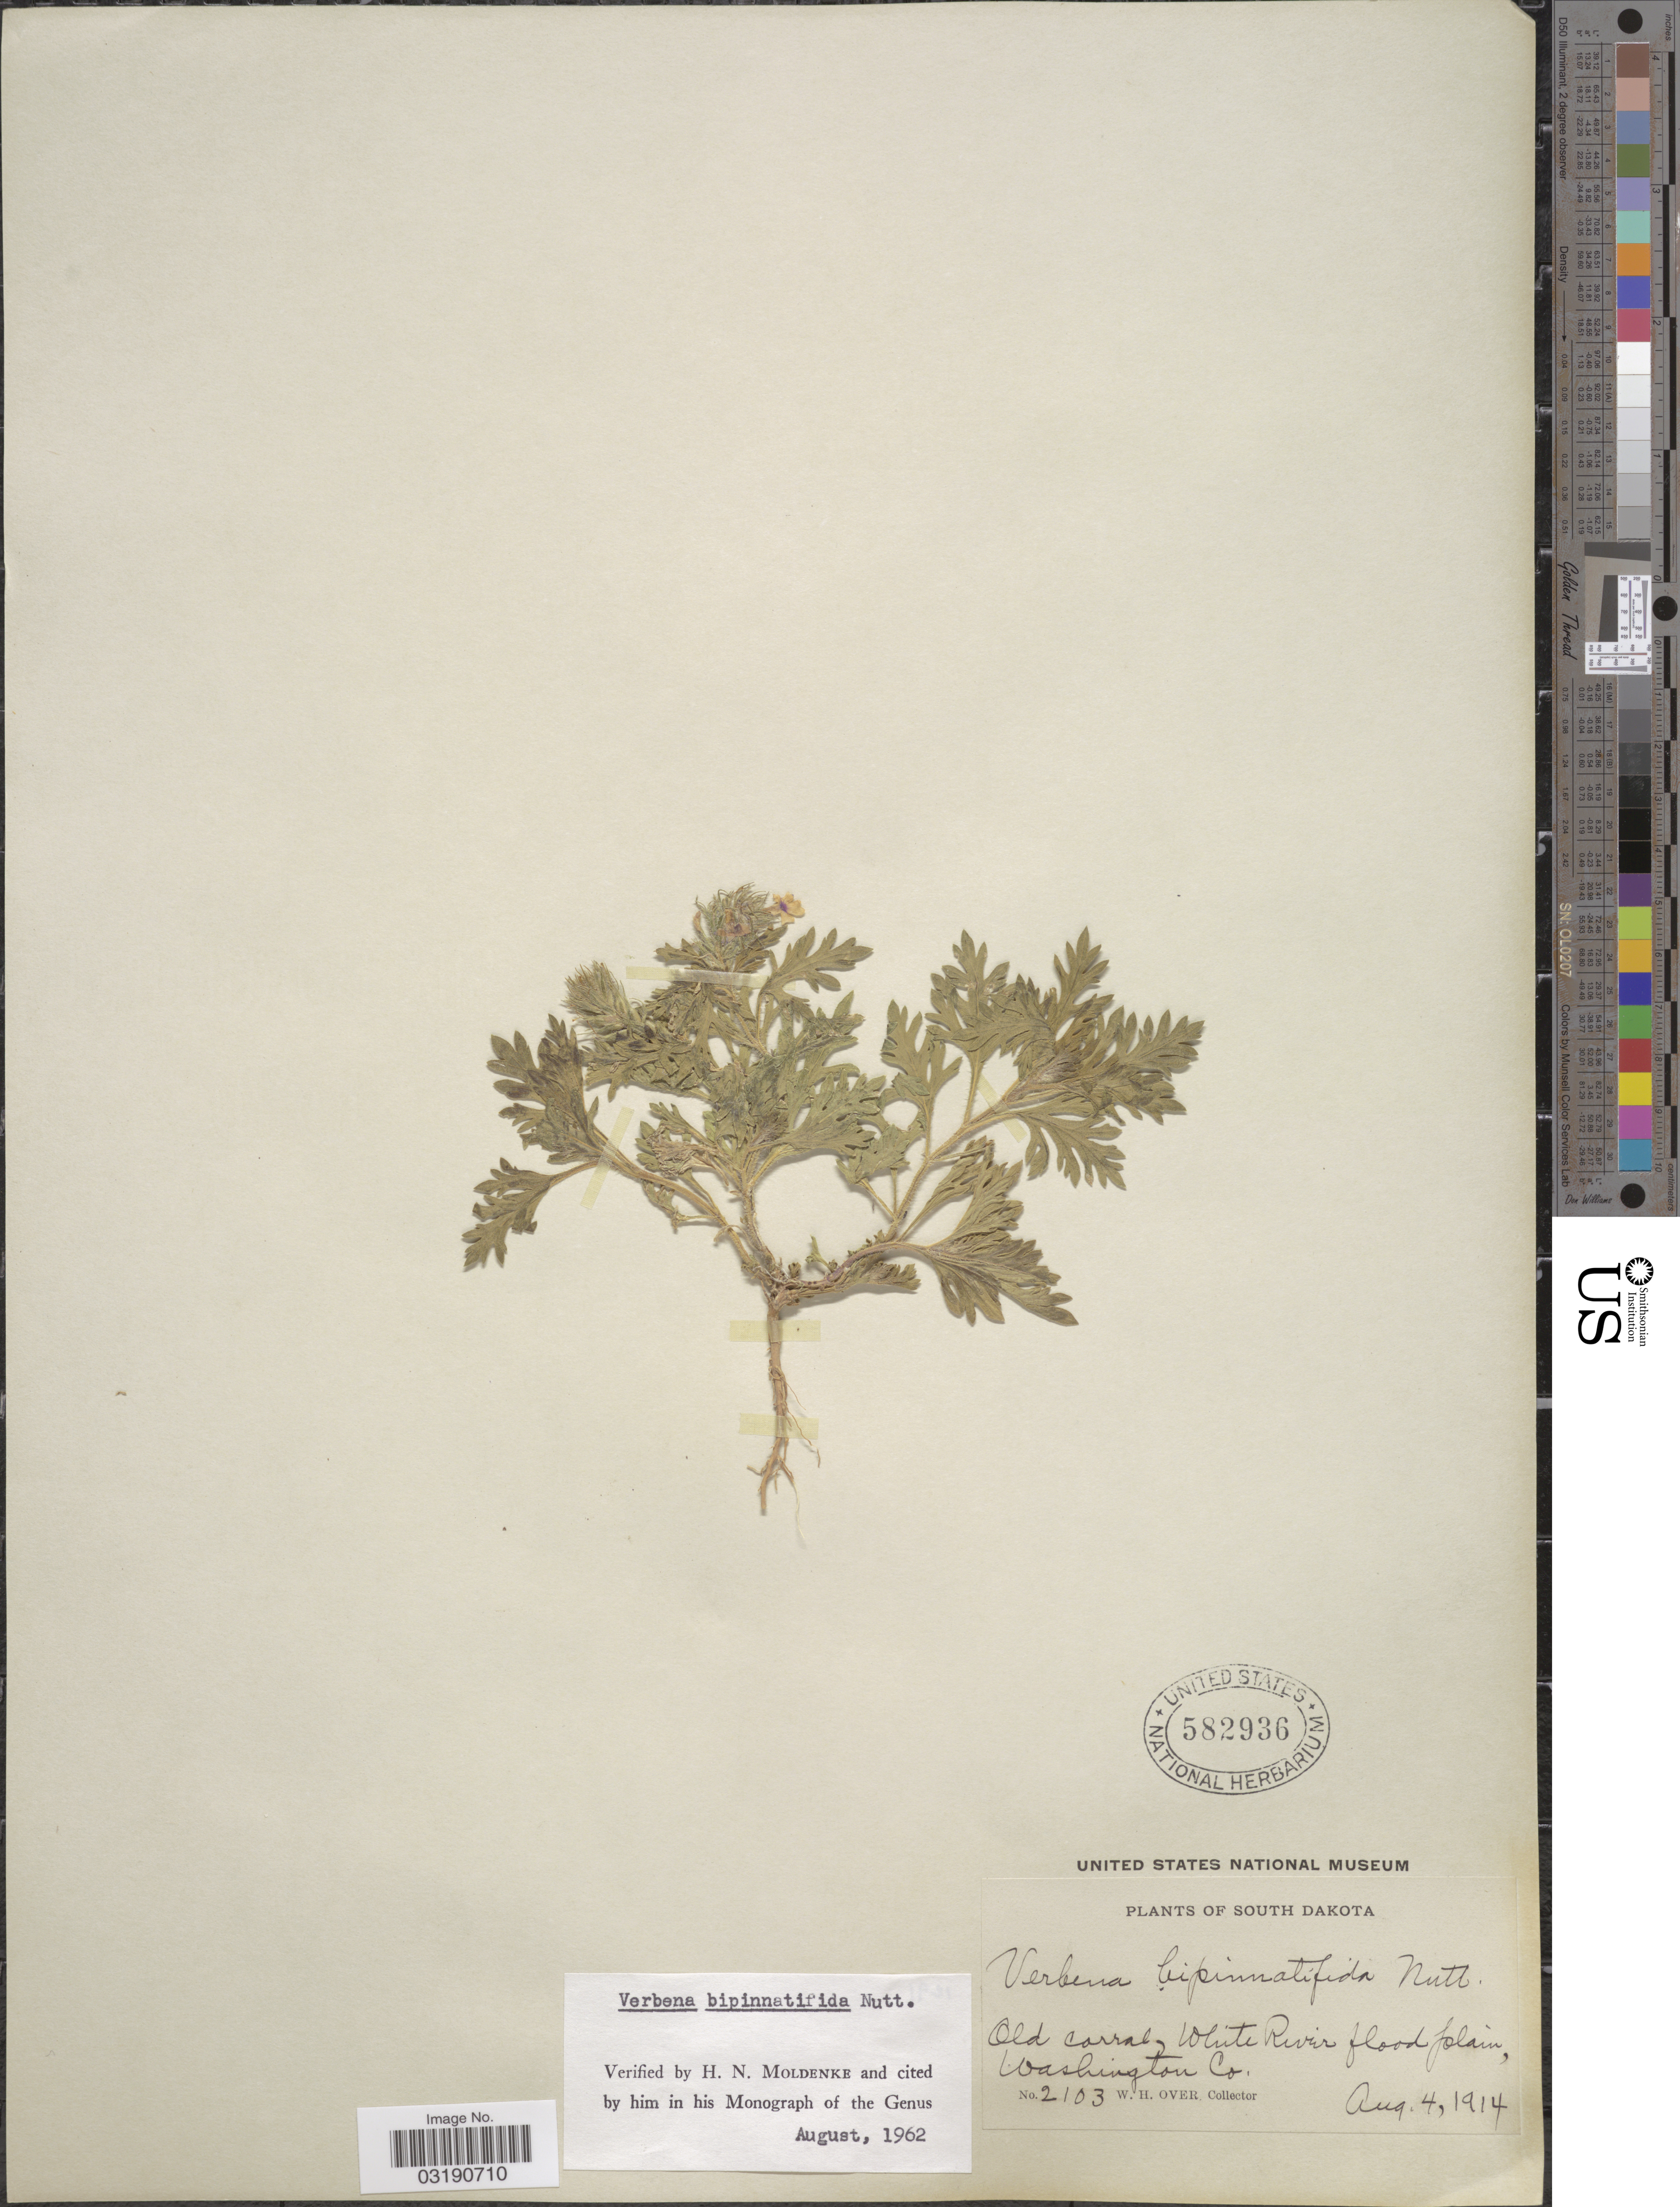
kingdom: Plantae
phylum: Tracheophyta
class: Magnoliopsida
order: Lamiales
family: Verbenaceae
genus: Verbena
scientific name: Verbena bipinnatifida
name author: (Schauer) Nutt.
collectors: W. Over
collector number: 2103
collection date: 1914-08-04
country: United States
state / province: South Dakota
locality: Old corral, White River flood plain, Washington Co.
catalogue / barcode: US 582936